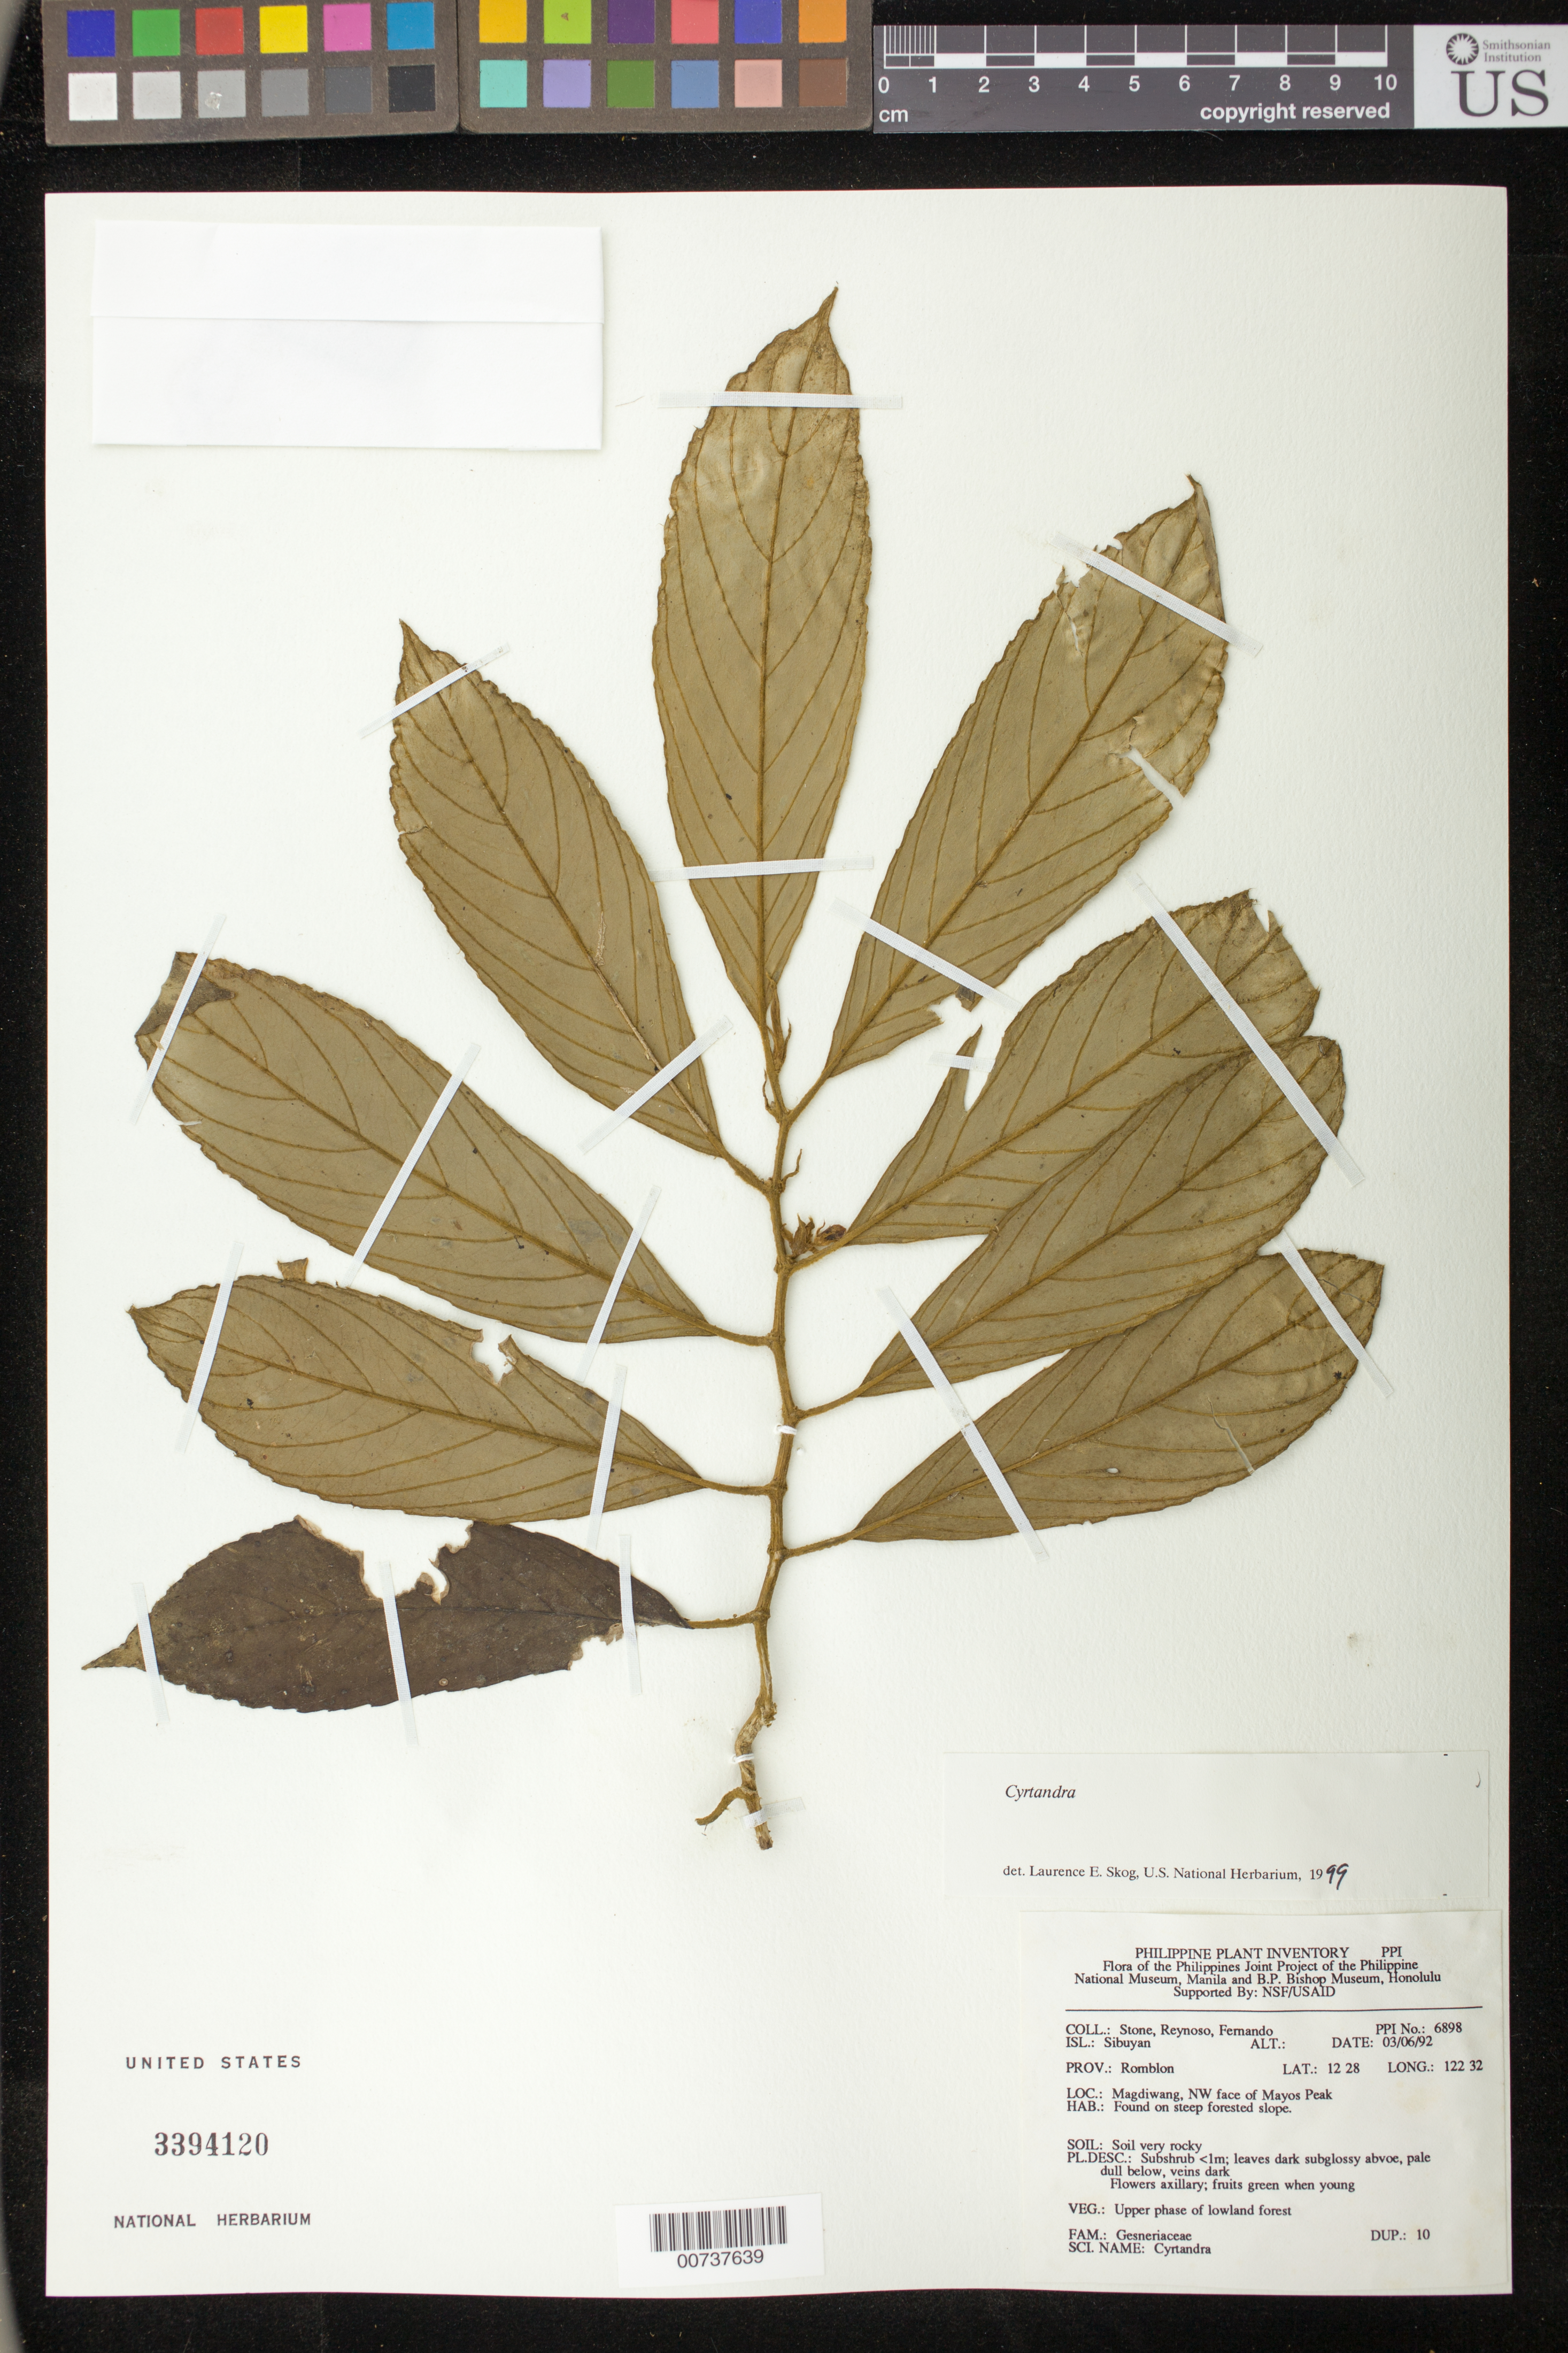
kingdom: Plantae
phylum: Tracheophyta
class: Magnoliopsida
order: Lamiales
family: Gesneriaceae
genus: Cyrtandra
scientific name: Cyrtandra sp.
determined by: Skog, Laurence E.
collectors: B. C. Stone, E. Reynoso & -- Fernando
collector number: PPI no. 6898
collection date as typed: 03 Jun 1992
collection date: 1992-06-03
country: Philippines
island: Sibuyan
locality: Prov. Romblon; Magdiwang, NW face of Mayos Peak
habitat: Upper phase of lowland forest; soil very rocky; found on steep forested slope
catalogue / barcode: US 3394120